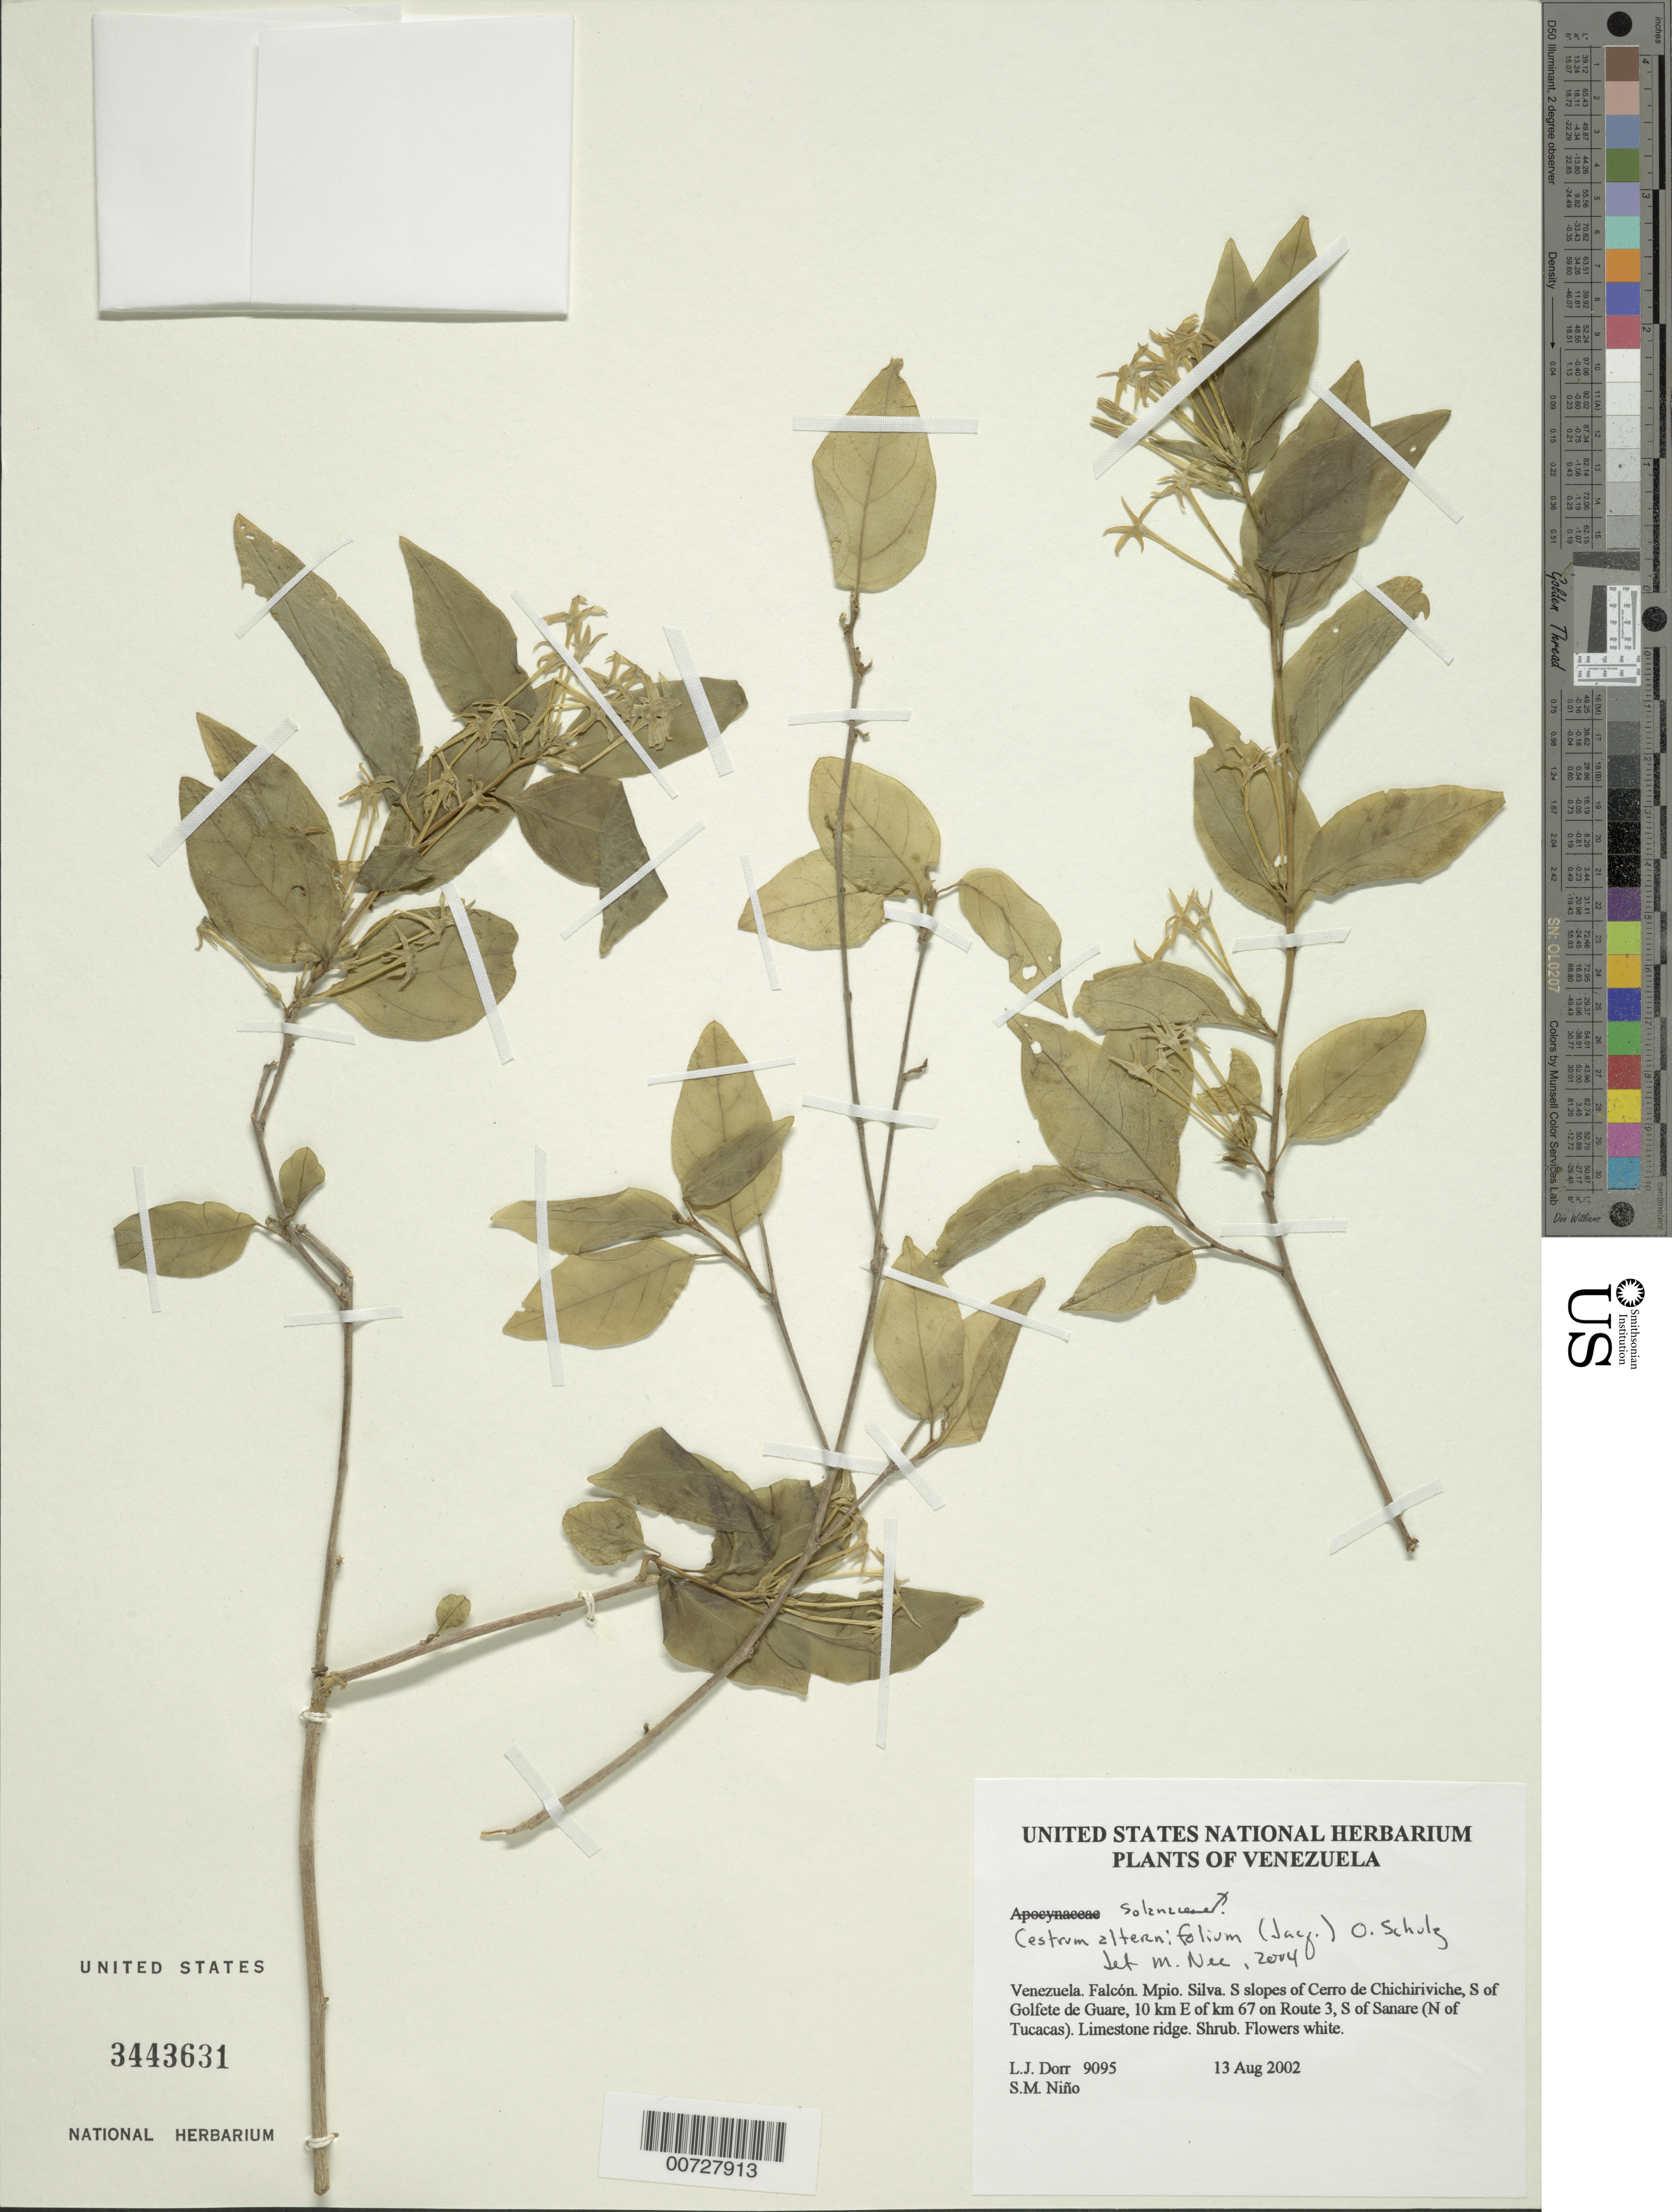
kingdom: Plantae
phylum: Tracheophyta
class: Magnoliopsida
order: Solanales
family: Solanaceae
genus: Cestrum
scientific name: Cestrum alternifolium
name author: (Jacq.) O.E. Schulz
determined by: Nee, Michael H.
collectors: L. J. Dorr & S. M. Niño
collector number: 9095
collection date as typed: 13 Aug 2002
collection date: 2002-08-13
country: Venezuela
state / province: Falcón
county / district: Silva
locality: S slopes of Cerro de Chichiriviche, S of Golfete de Guare, 10 km E of km 67 on Route 3, S of Sanare (N of Tucacas).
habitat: Limestone ridge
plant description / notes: NY, PORT, US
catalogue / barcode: US 3443631